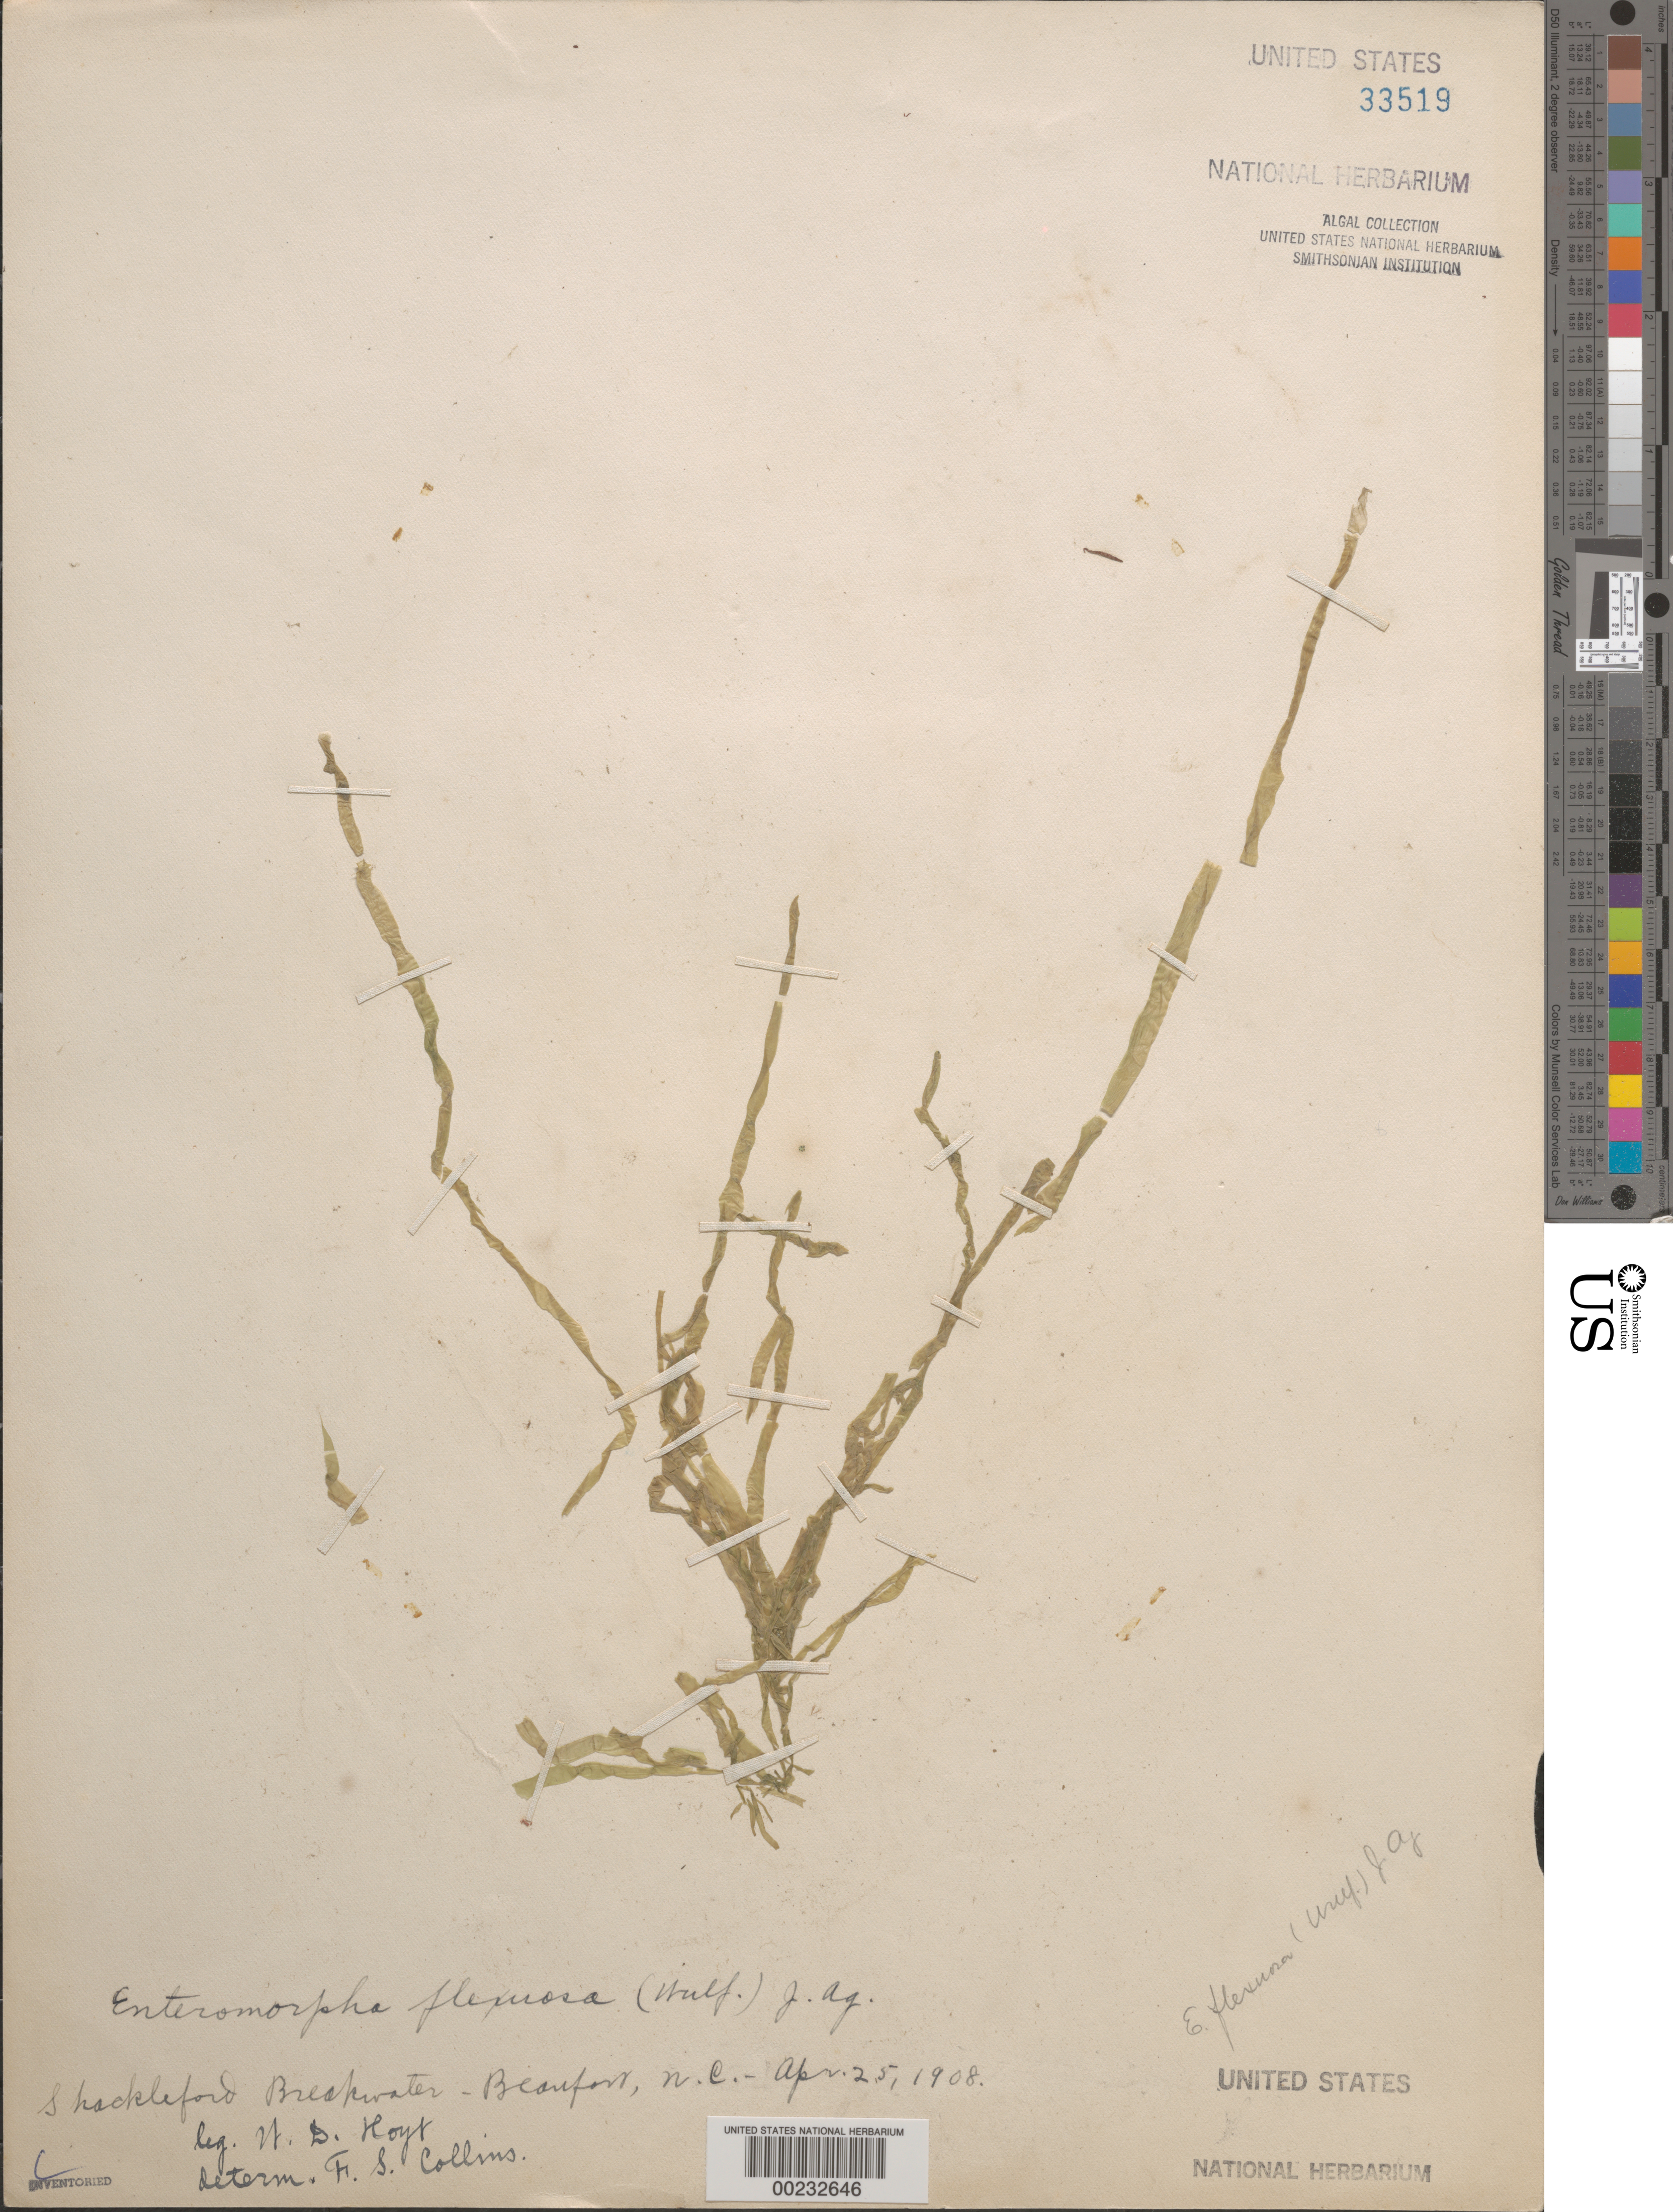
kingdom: Plantae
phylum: Chlorophyta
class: Ulvophyceae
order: Ulvales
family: Ulvaceae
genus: Ulva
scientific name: Ulva flexuosa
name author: Wulfen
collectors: W. D. Hoyt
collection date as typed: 25 Apr 1908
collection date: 1908-04-25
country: United States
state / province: North Carolina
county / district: Carteret County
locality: Beaufort, Shackleford breakwater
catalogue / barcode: US 33519